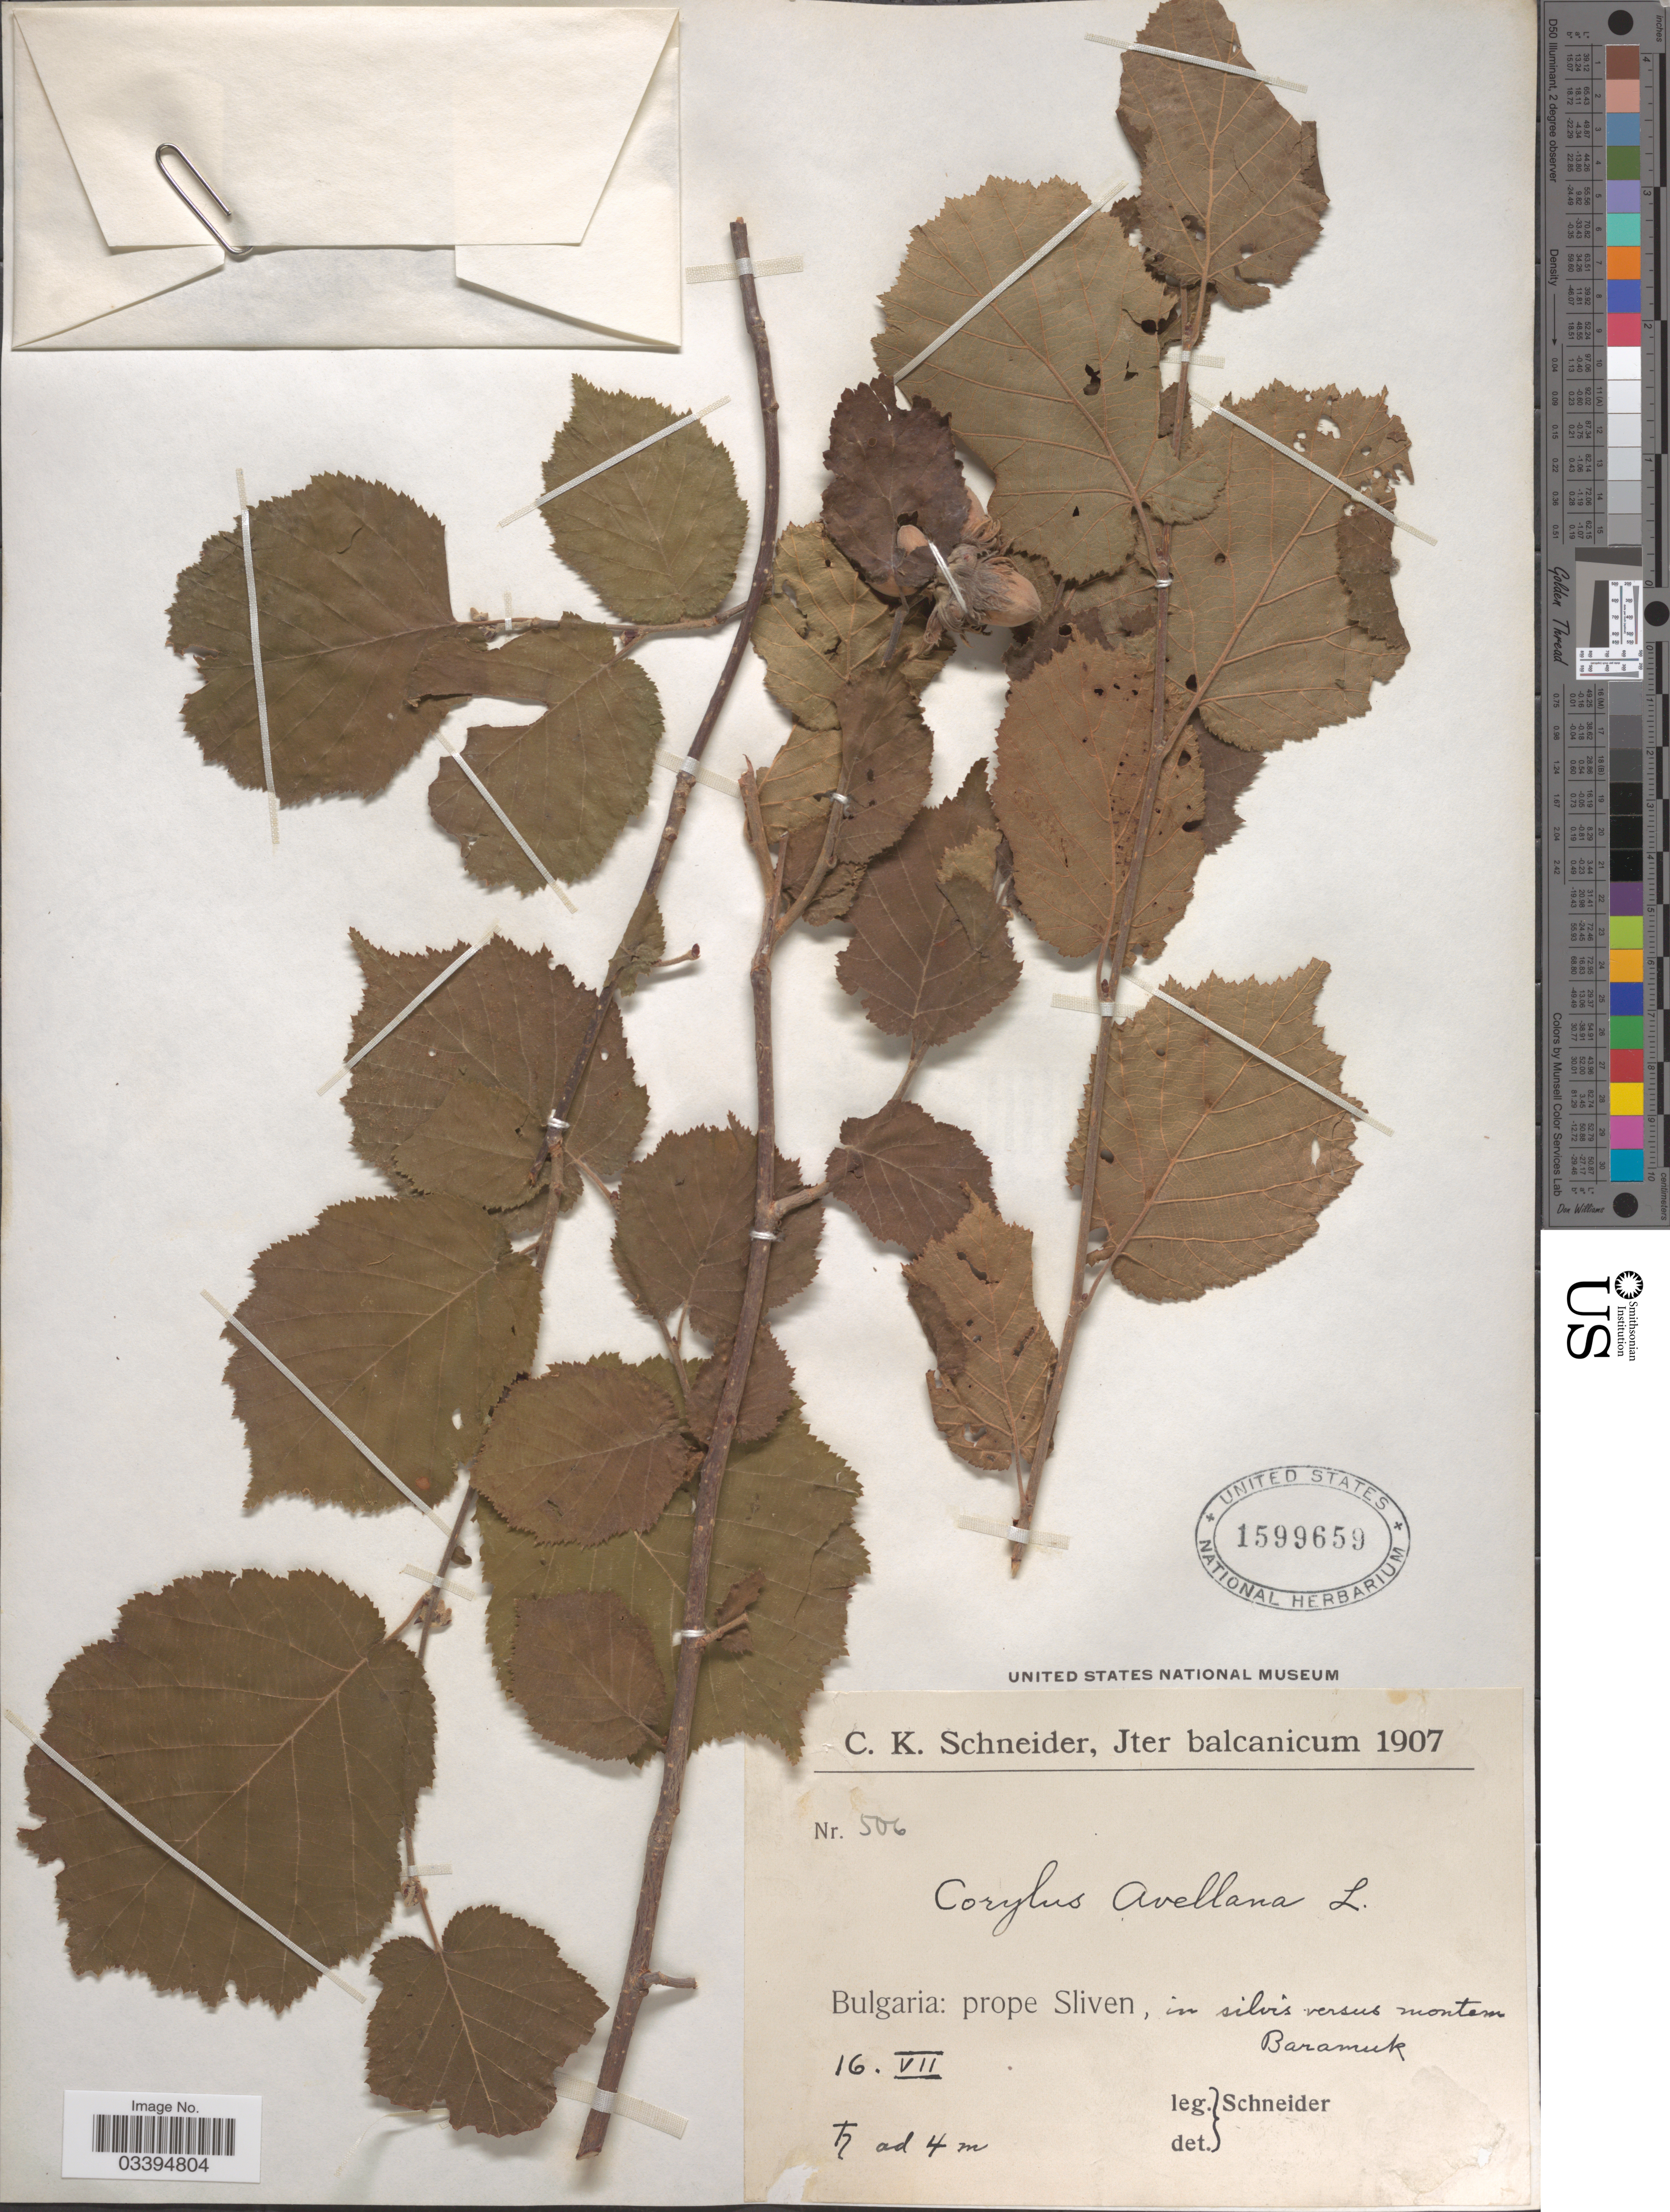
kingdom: Plantae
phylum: Tracheophyta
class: Magnoliopsida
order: Fagales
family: Betulaceae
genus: Corylus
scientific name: Corylus avellana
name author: L.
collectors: C. K. Schneider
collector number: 506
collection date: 1907-07-16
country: Bulgaria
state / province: Sliven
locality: Prope Sliven, in silvis versus montem Baramuk.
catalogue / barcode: US 1599659